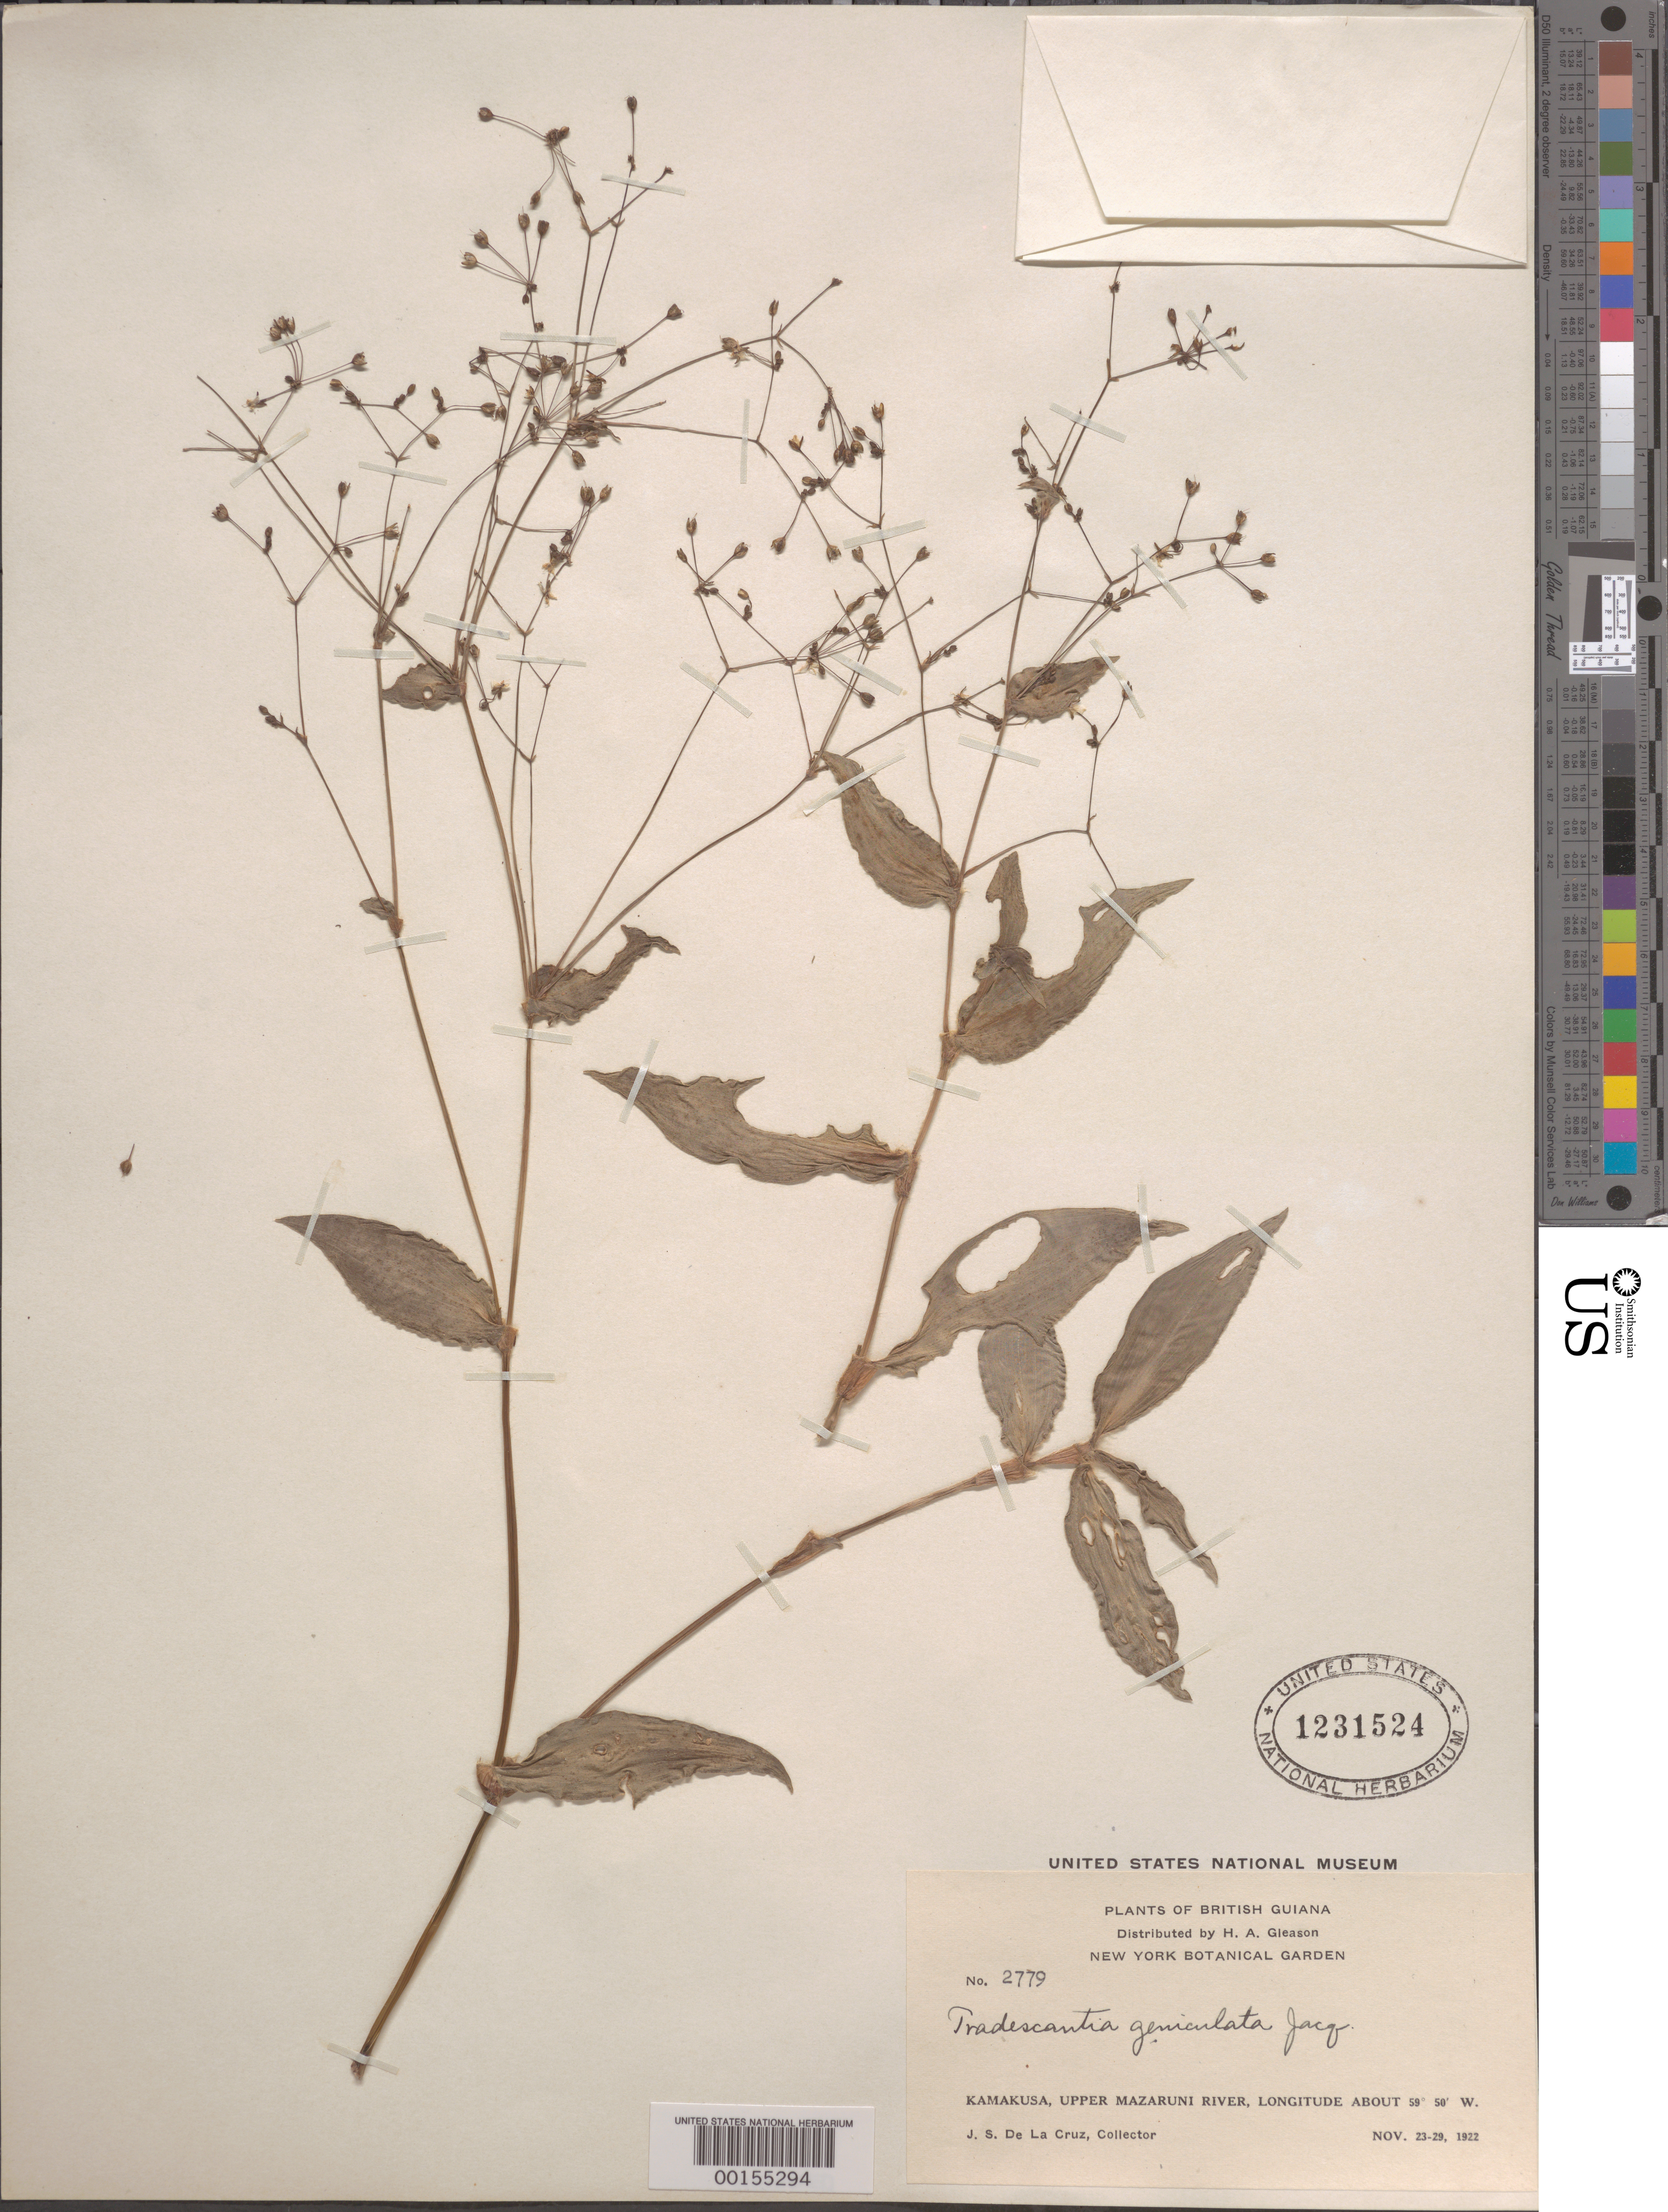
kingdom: Plantae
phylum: Tracheophyta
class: Liliopsida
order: Commelinales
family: Commelinaceae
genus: Gibasis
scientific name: Gibasis geniculata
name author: (Jacq.) Rohweder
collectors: J. S. de la Cruz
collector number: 2779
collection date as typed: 23 Nov 1922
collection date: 1922-11-23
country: Guyana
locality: Kamakusa, upper Mazaruni River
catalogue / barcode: US 1231524